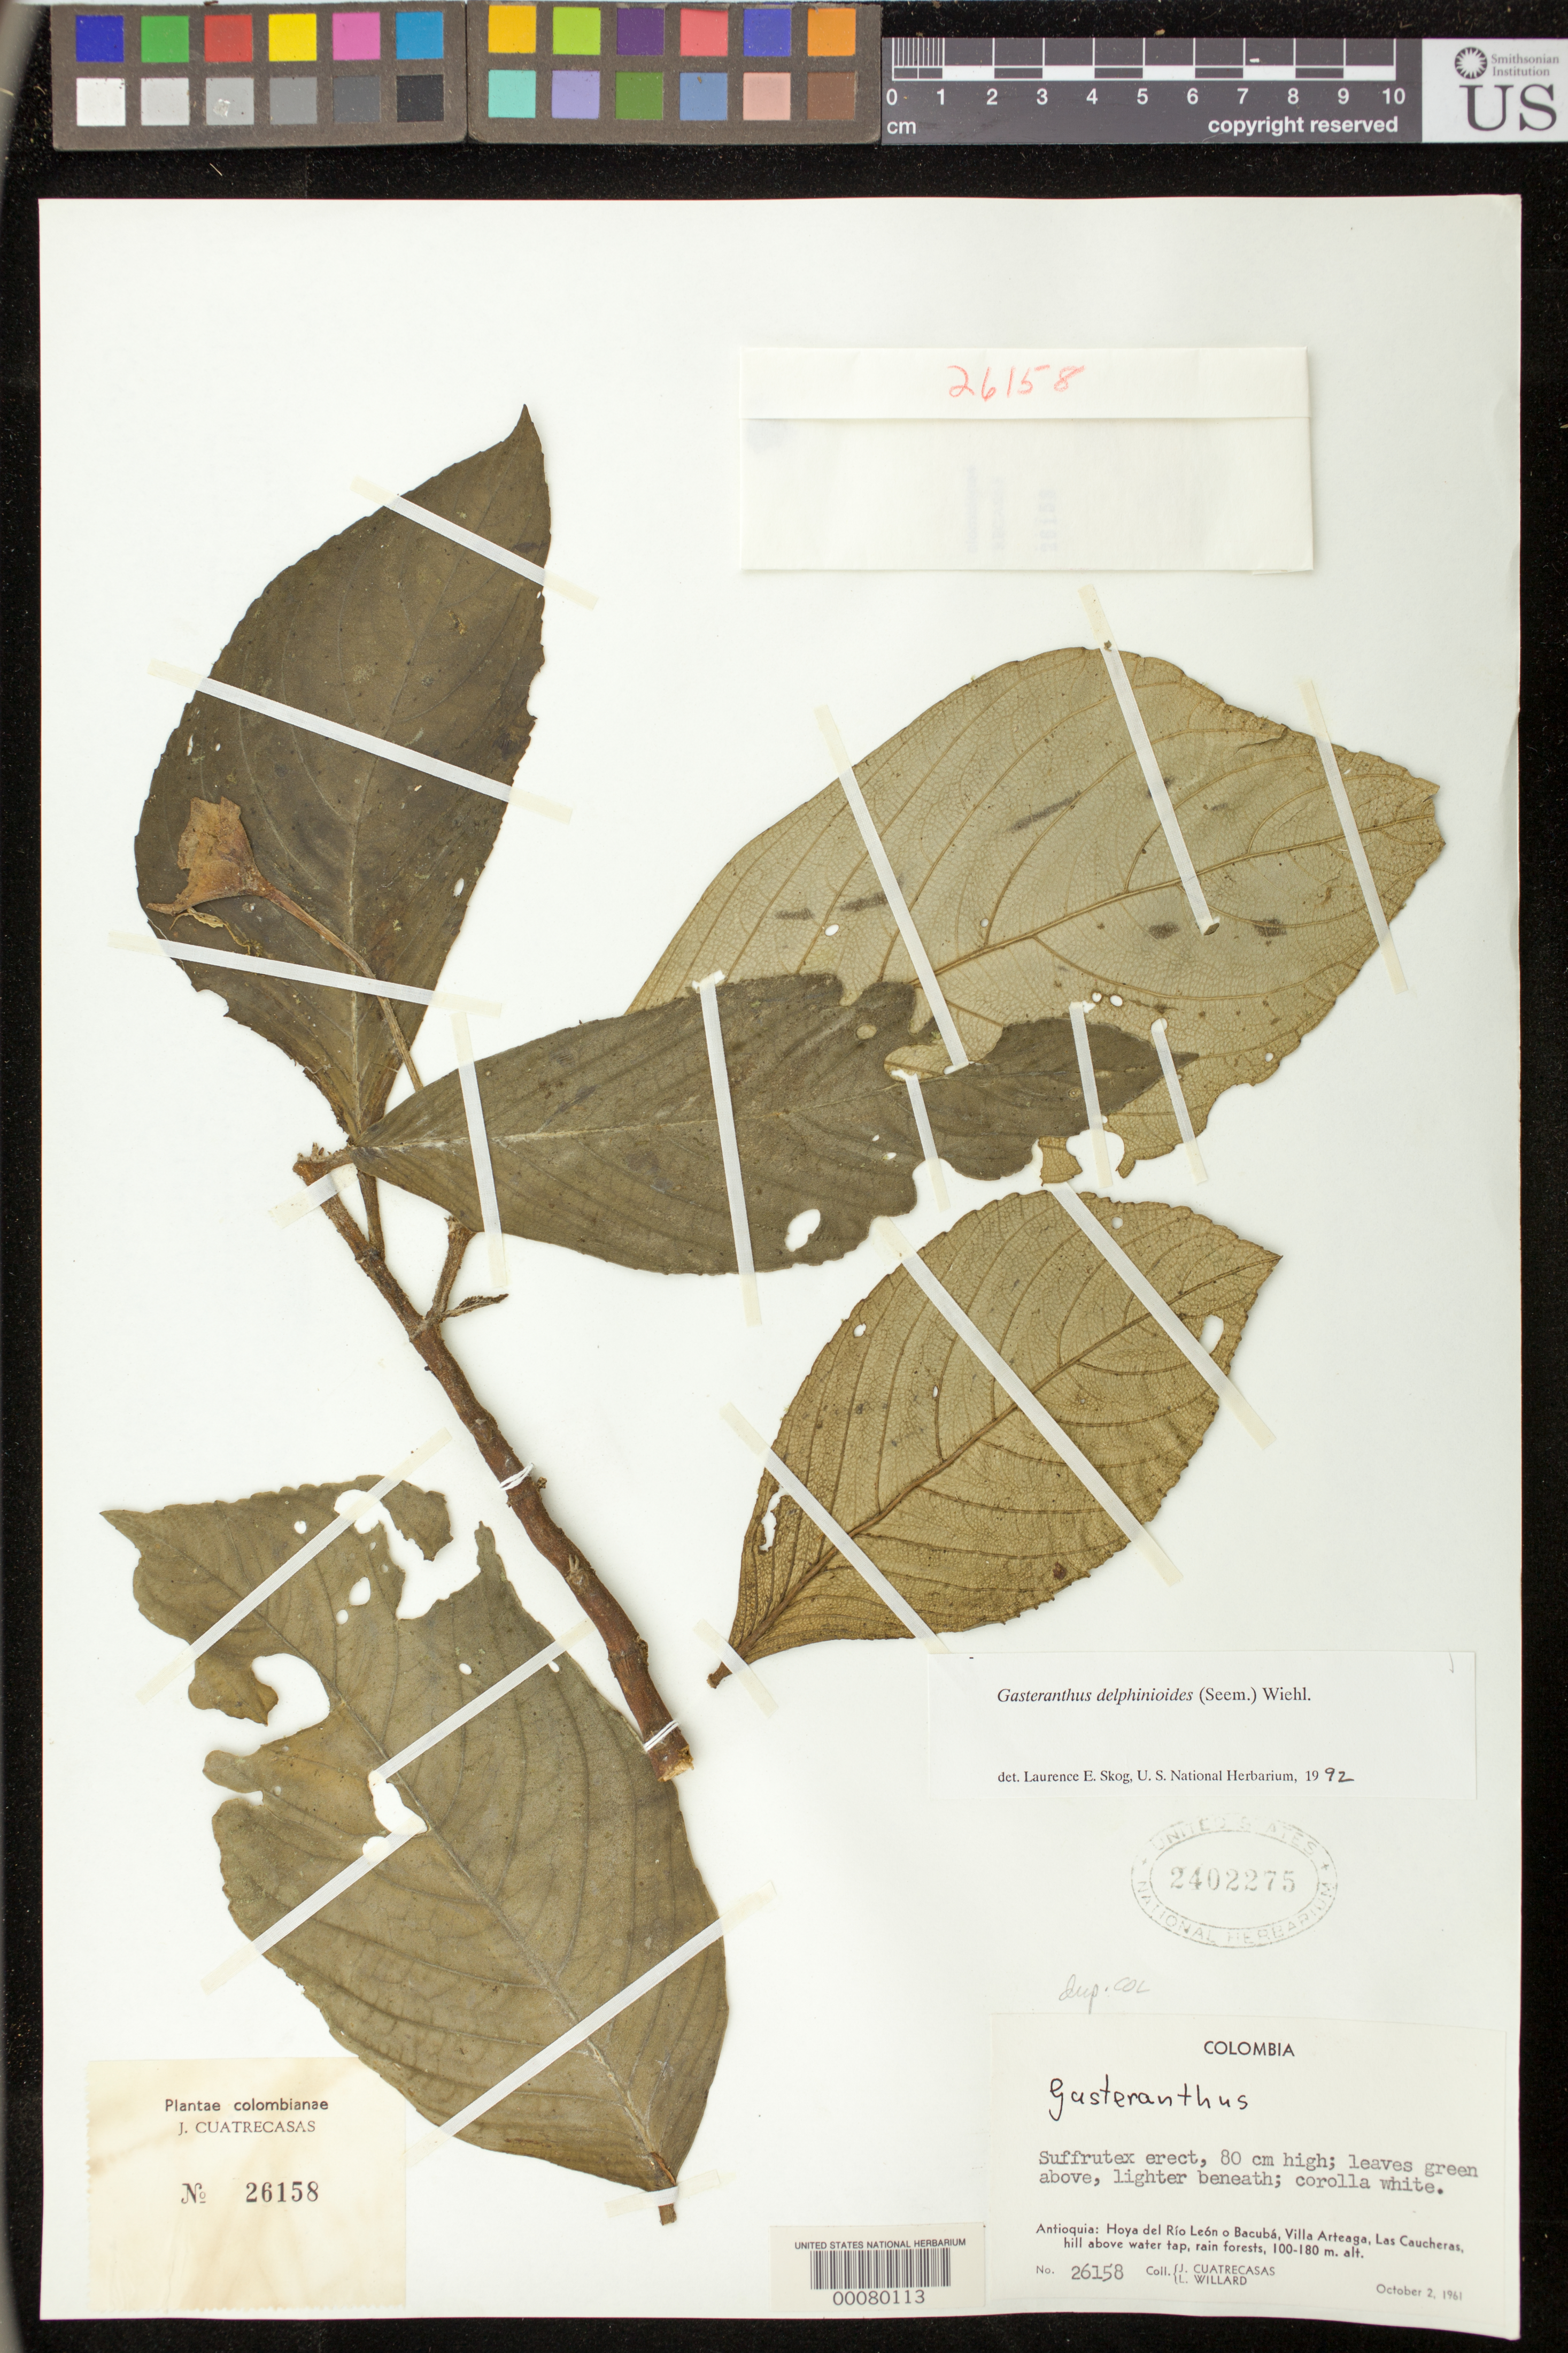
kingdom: Plantae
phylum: Tracheophyta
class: Magnoliopsida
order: Lamiales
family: Gesneriaceae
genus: Gasteranthus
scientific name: Gasteranthus delphinioides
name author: (Seem.) Wiehler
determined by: Skog, Laurence E.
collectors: J. Cuatrecasas & L. Willard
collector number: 26158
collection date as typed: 02 Oct 1961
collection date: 1961-10-02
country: Colombia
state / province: Antioquia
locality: Hoya del Río León o Bacubá, Villa Arteaga, Las Caucheras, hill above water tap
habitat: Rain forests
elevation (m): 100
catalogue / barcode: US 2402275